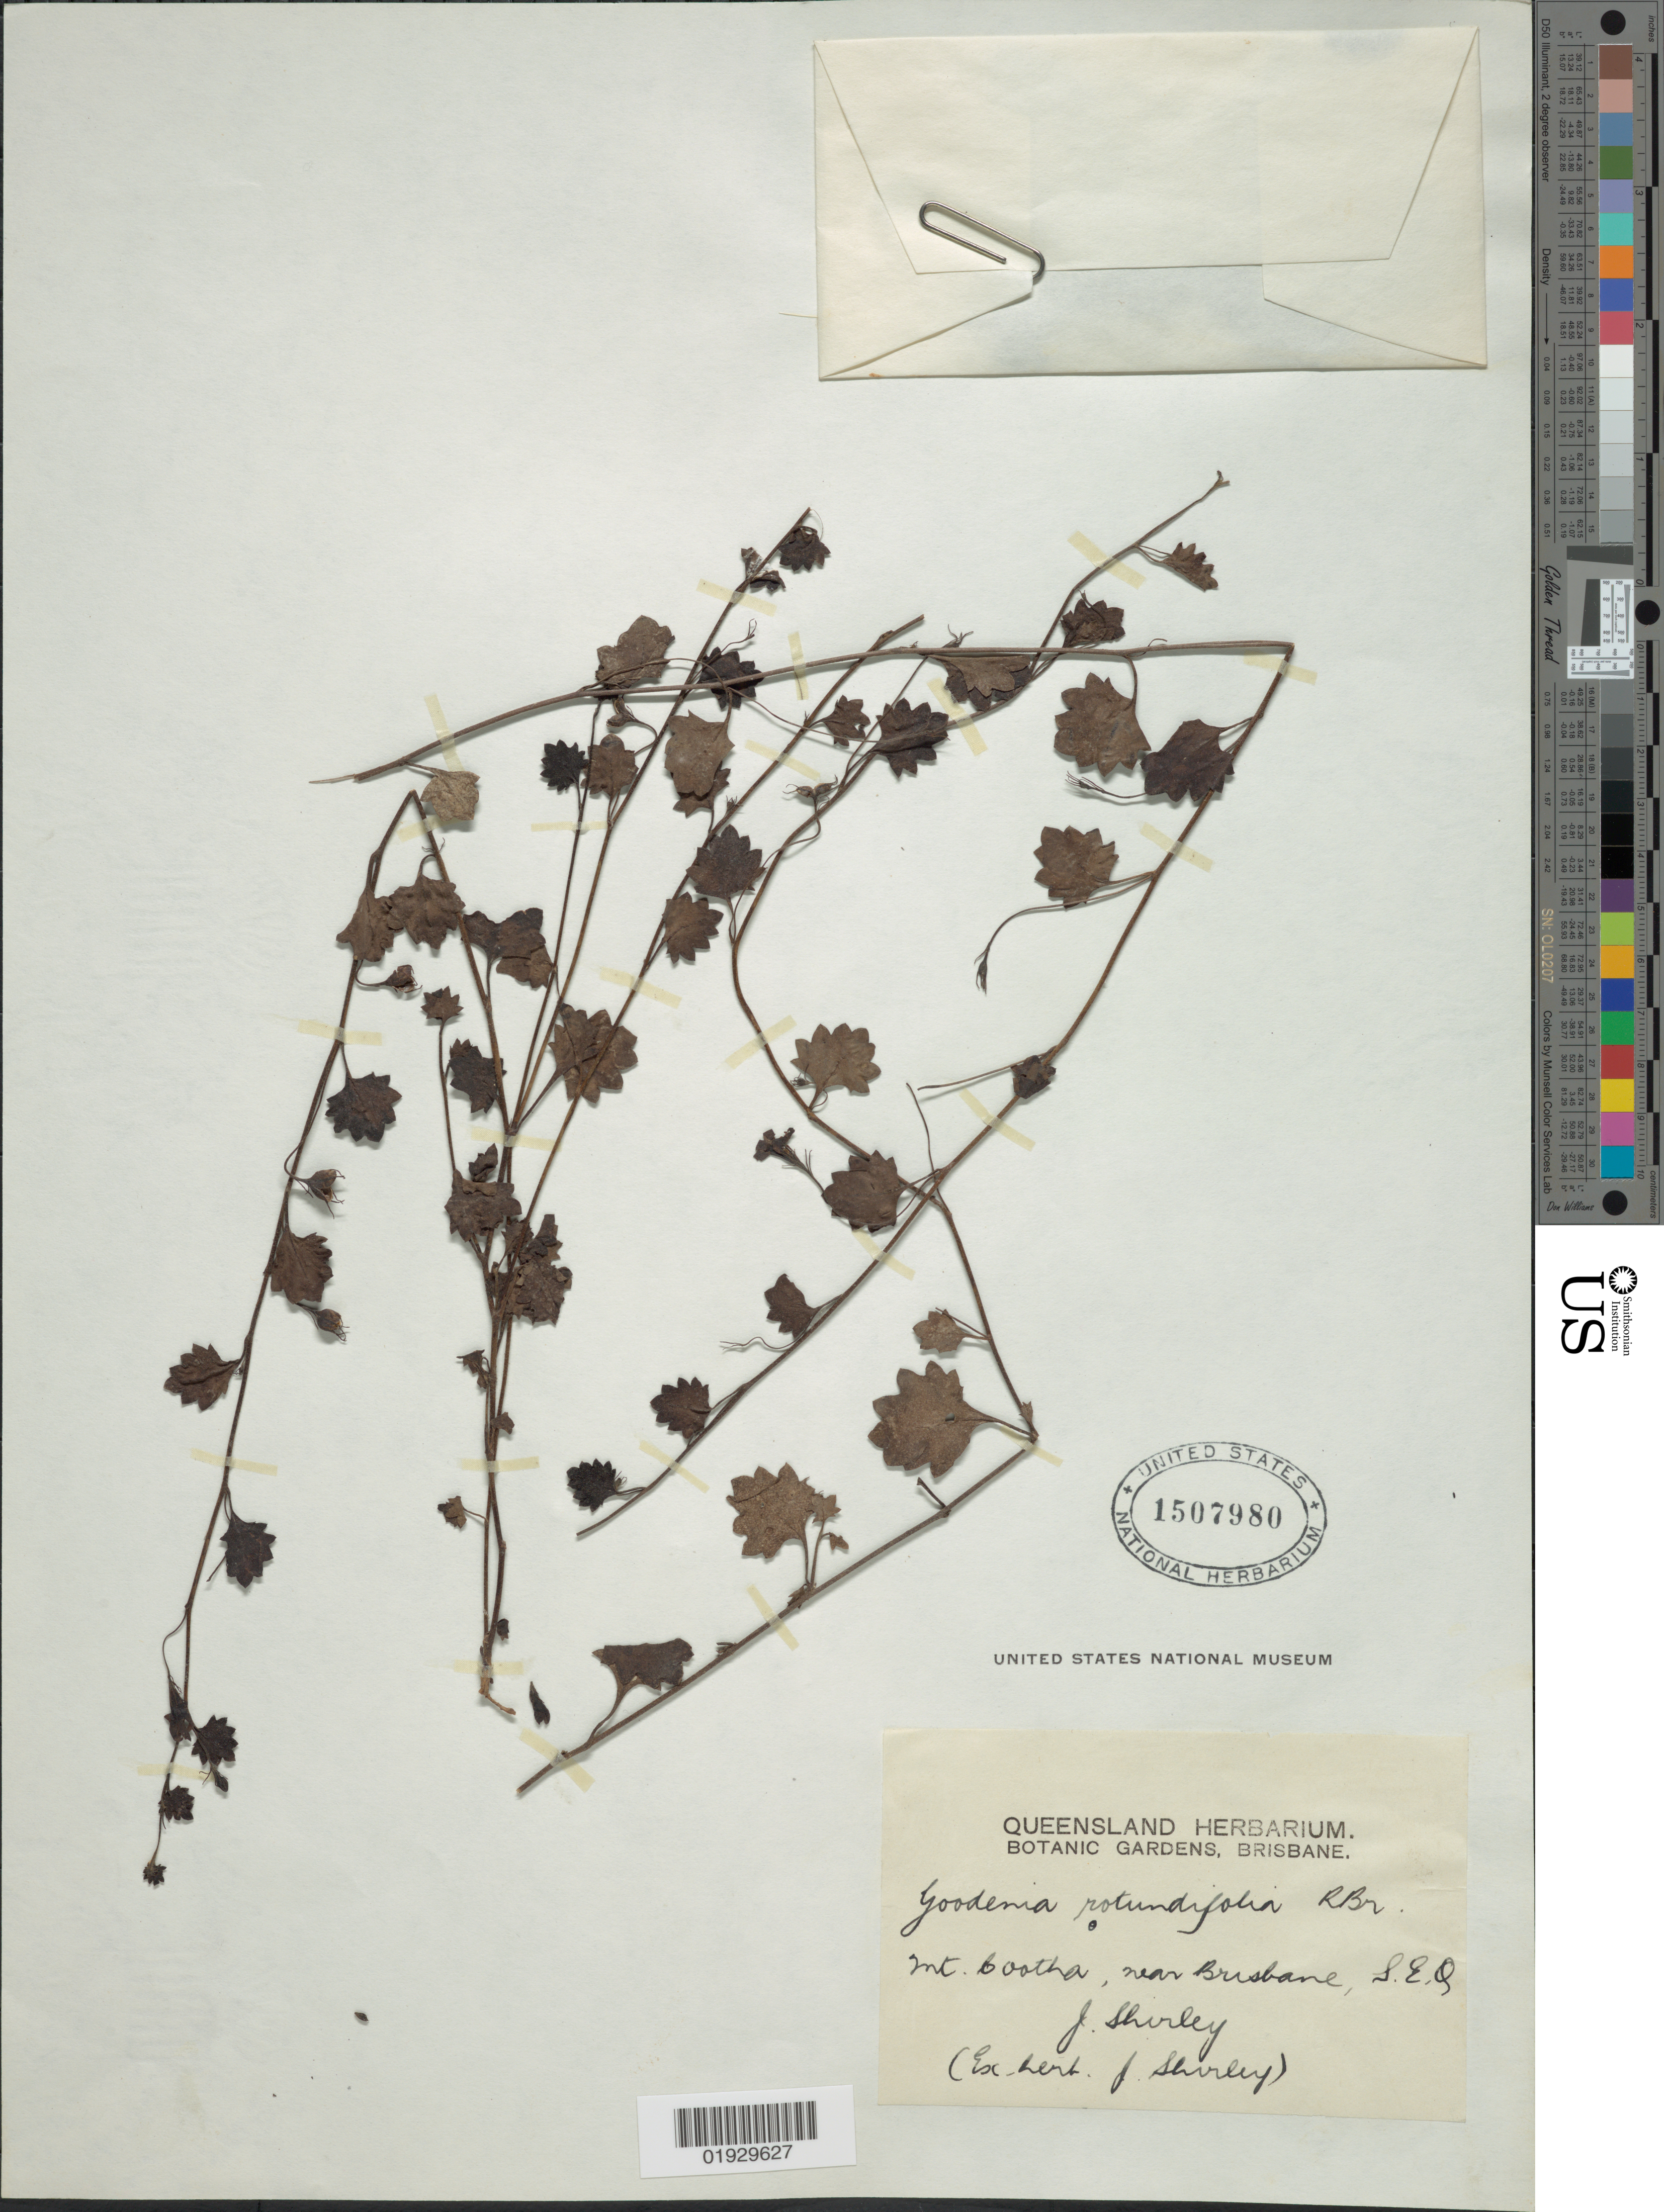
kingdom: Plantae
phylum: Tracheophyta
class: Magnoliopsida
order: Asterales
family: Goodeniaceae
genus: Goodenia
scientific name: Goodenia rotundifolia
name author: R. Br.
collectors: J. Shirley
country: Australia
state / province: Queensland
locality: Mt. Cootha, near Brisbane., S.E.Q.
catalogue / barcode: US 1507980